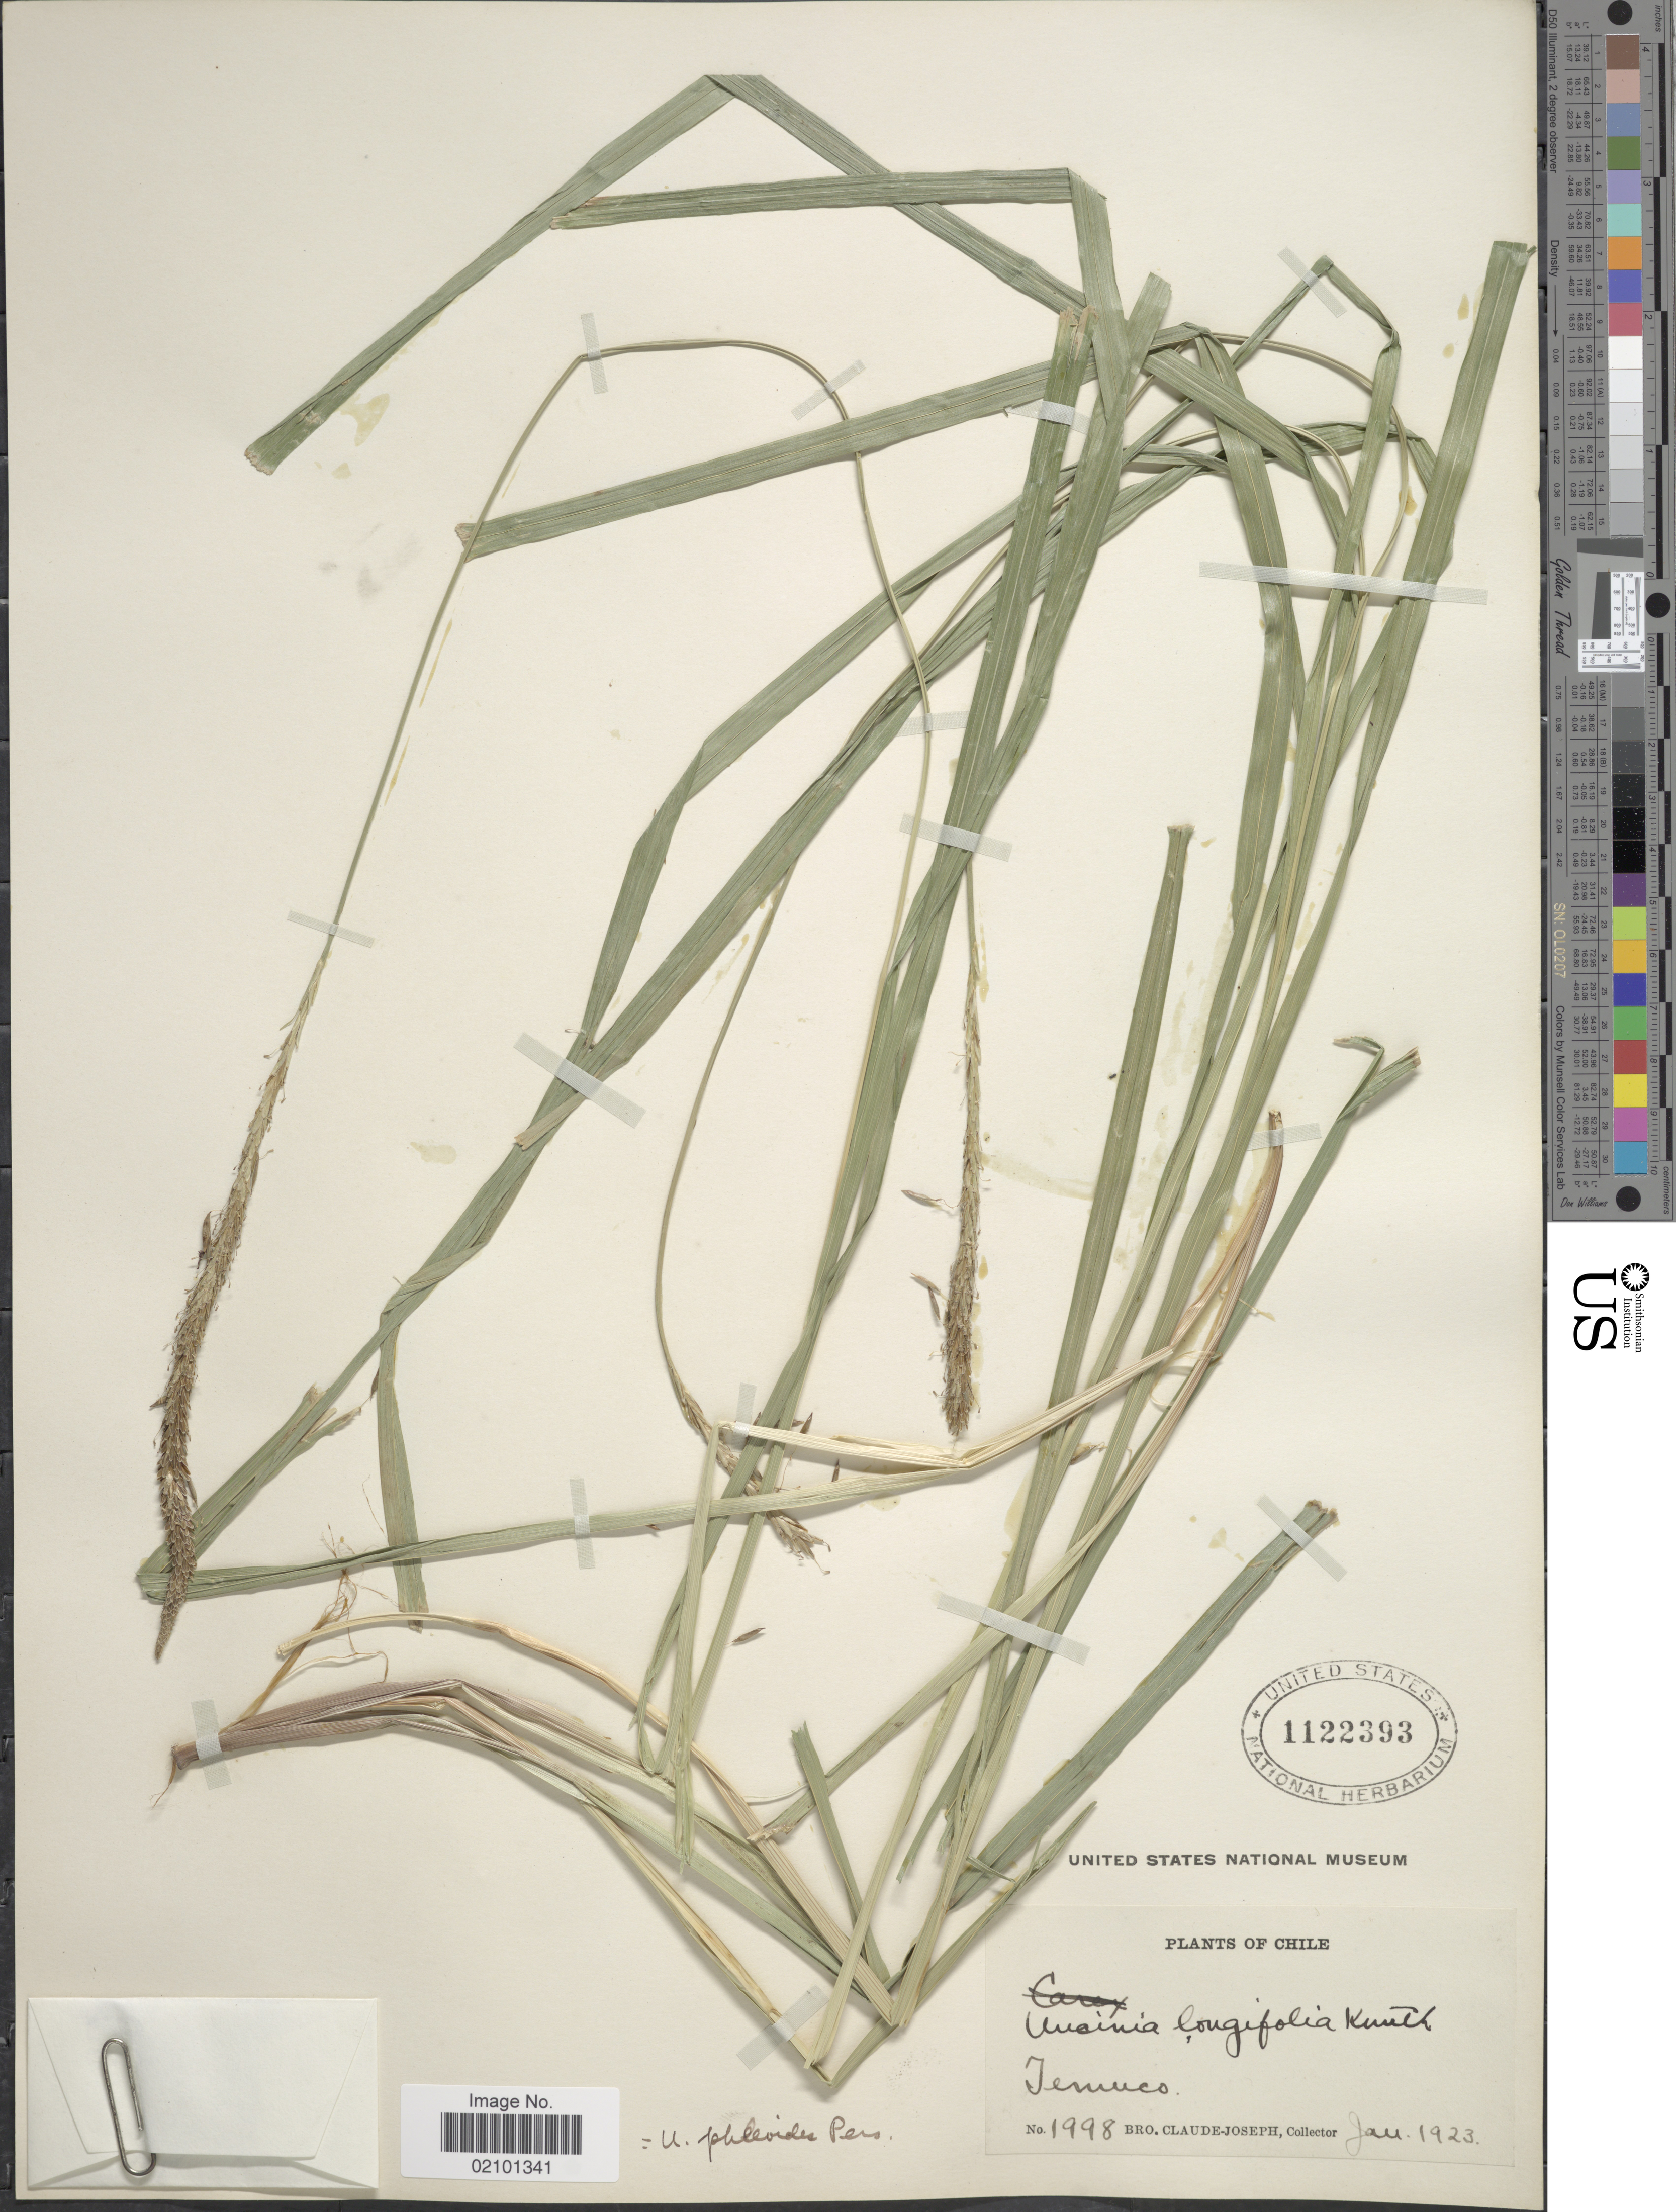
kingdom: Plantae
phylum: Tracheophyta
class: Liliopsida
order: Poales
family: Cyperaceae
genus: Carex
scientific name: Carex phleoides Cav. subsp. phleoides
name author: Cav.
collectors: Bro. Claude-Joseph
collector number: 1998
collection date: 1923-01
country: Chile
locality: Temuco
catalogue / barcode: US 1122393